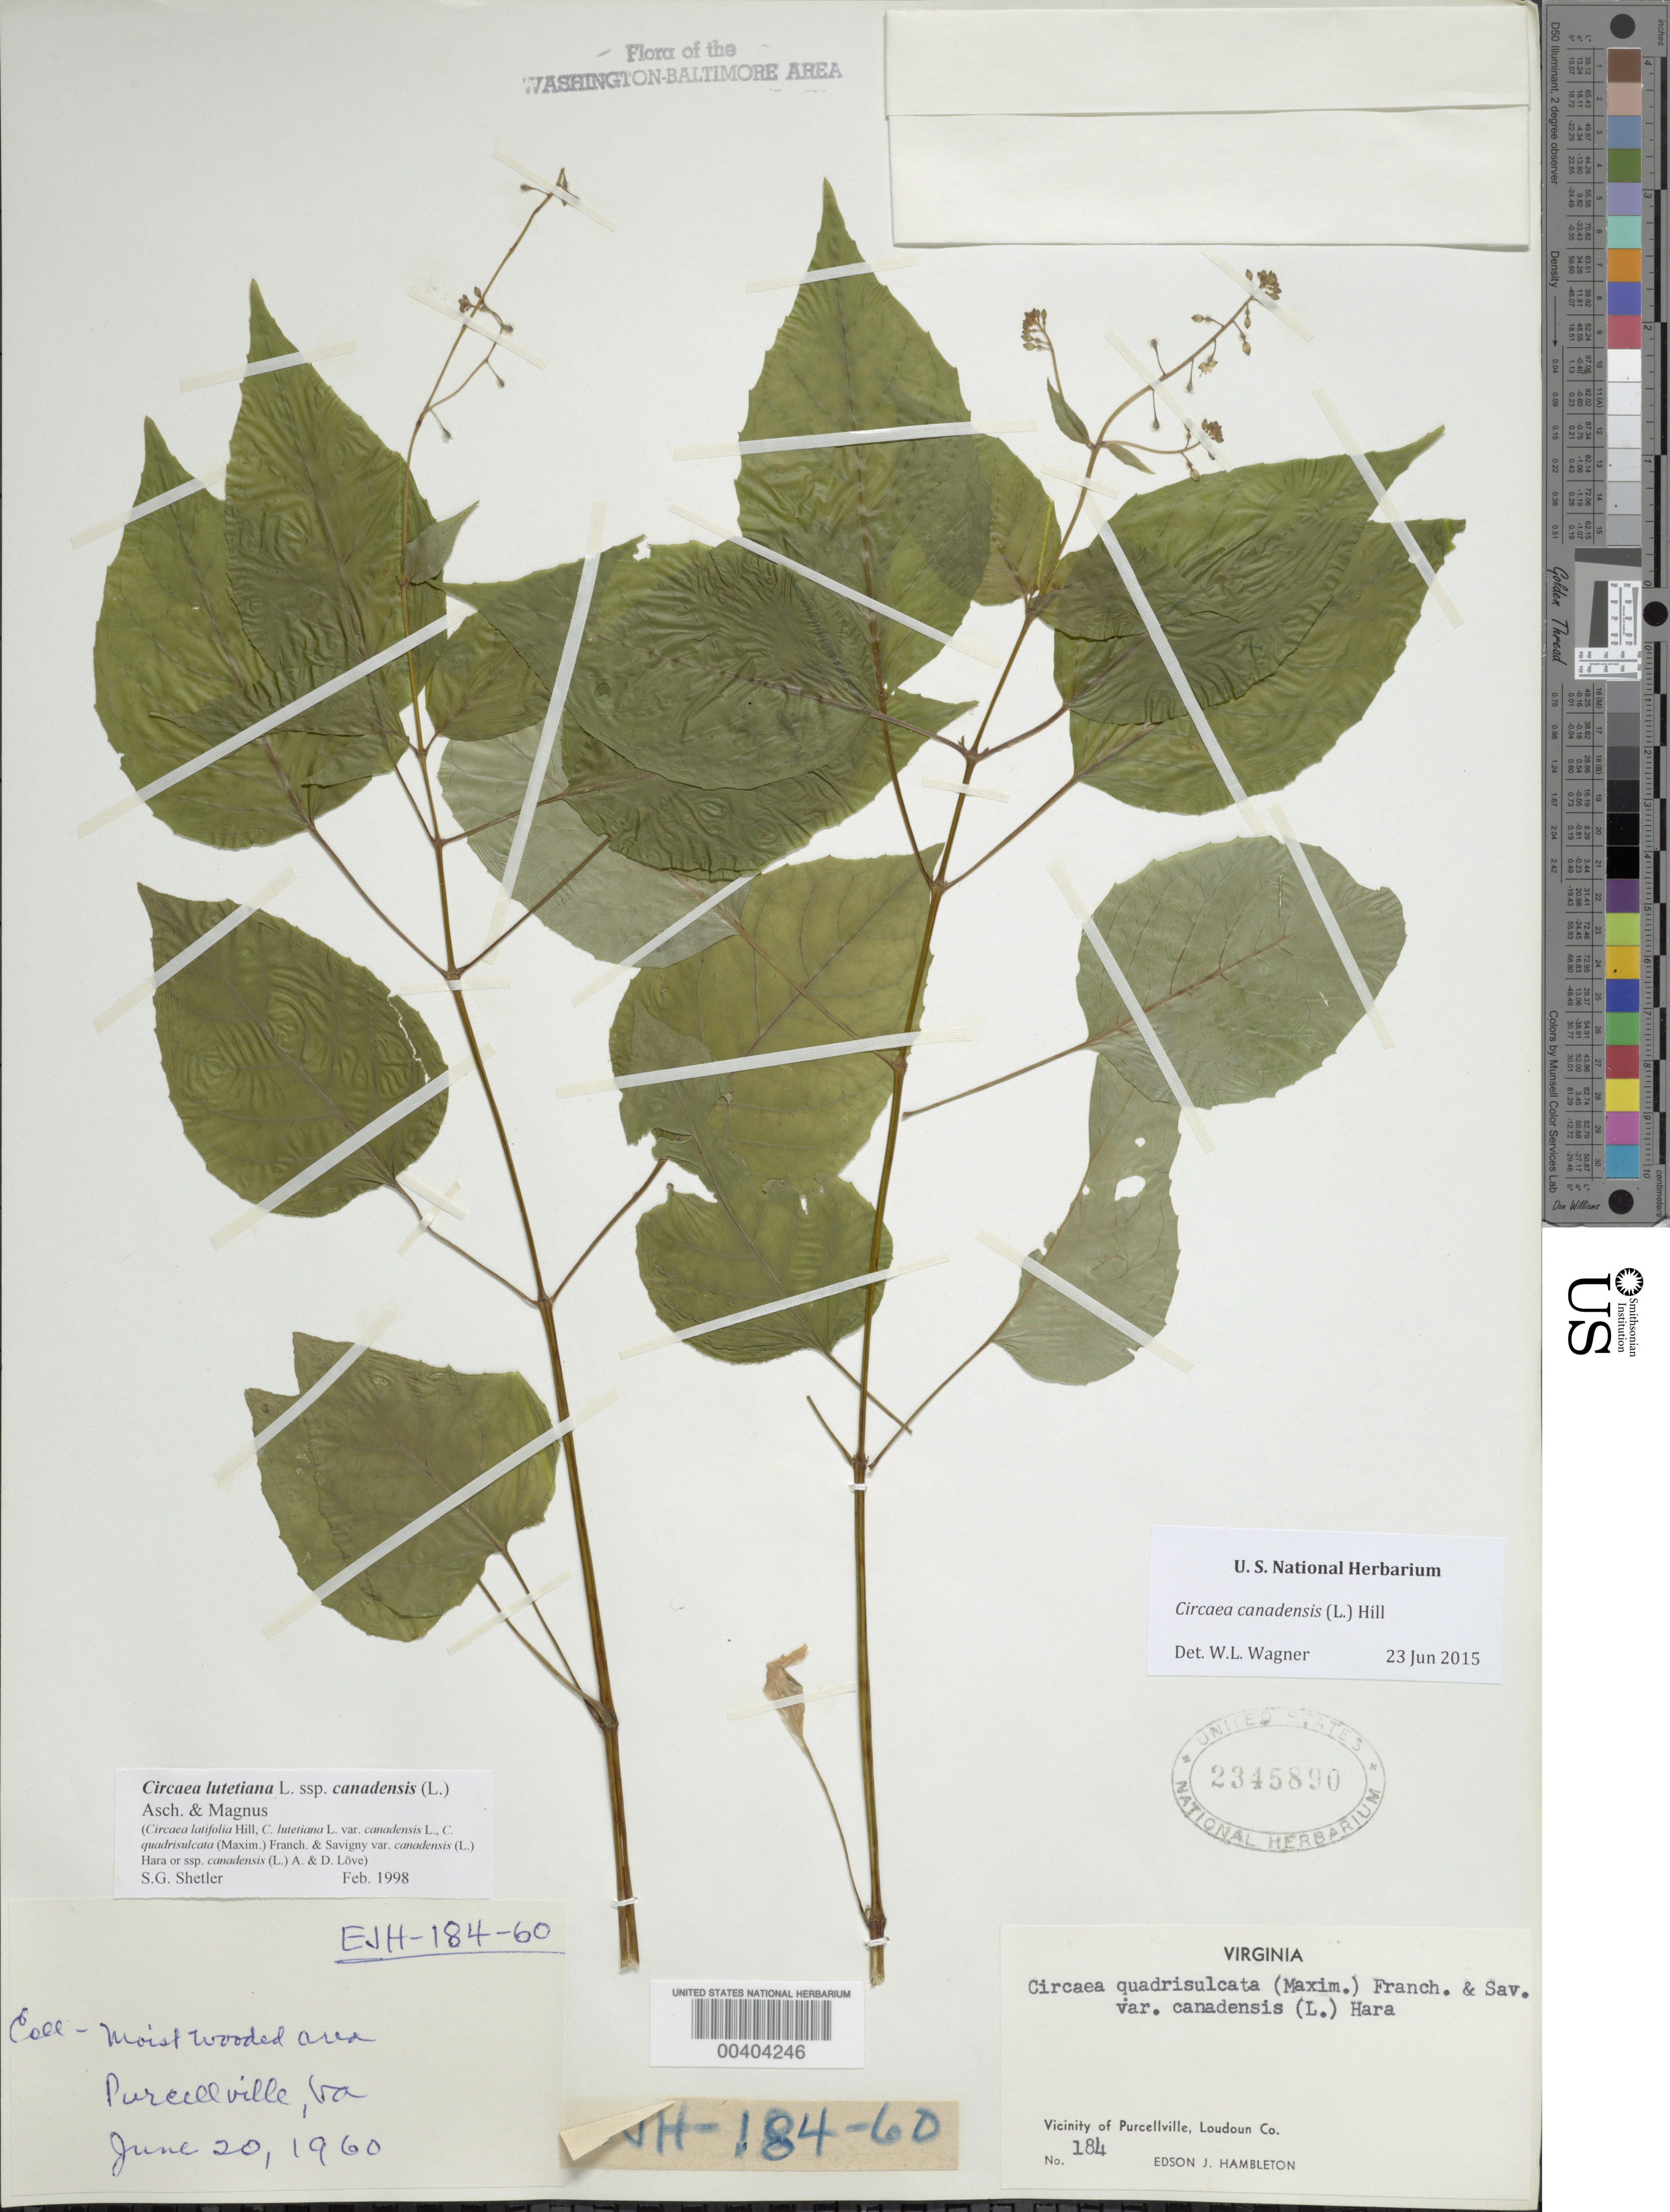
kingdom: Plantae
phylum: Tracheophyta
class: Magnoliopsida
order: Myrtales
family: Onagraceae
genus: Circaea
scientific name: Circaea canadensis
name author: (L.) Hill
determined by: Wagner, W. L., (BOT), Smithsonian Institution - National Museum of Natural History (UNITED STATES)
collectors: E. Hambleton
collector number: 184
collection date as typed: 20 Jun 1960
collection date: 1960-06-20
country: United States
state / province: Virginia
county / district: Loudoun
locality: Vicinity of Purcellville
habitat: Moist wooded area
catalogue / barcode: US 2345890